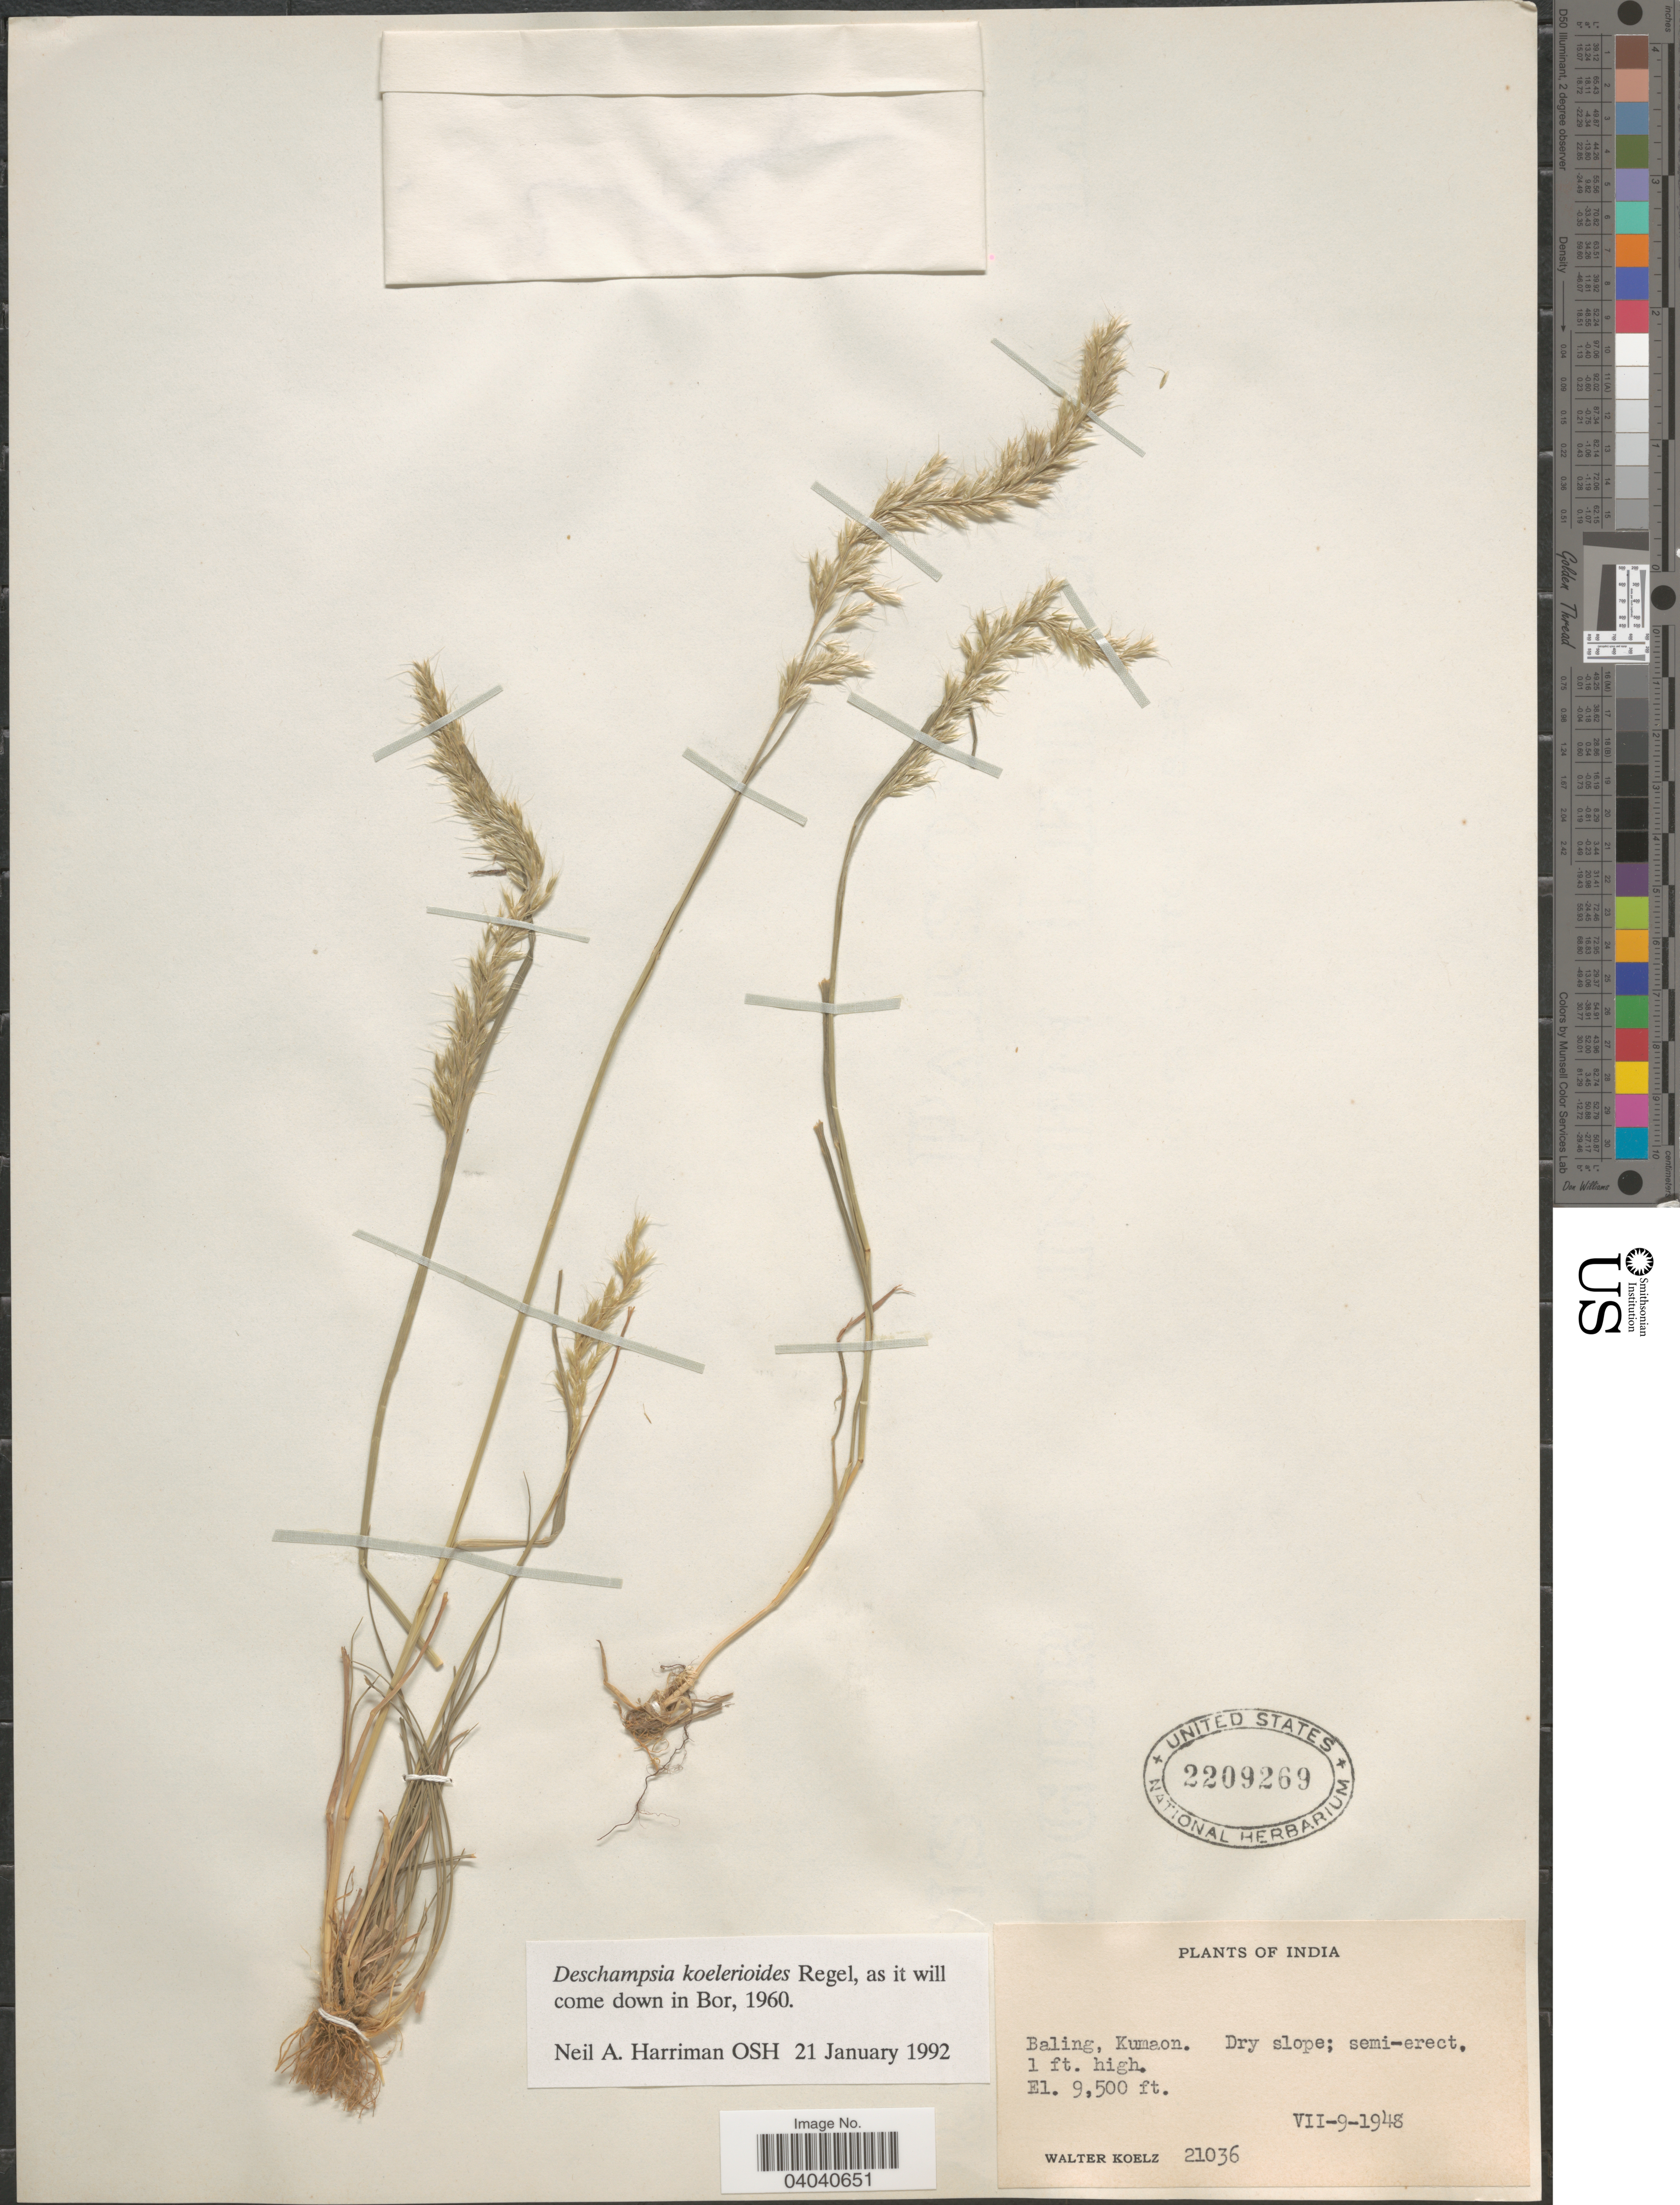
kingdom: Plantae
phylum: Tracheophyta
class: Liliopsida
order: Poales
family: Poaceae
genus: Deschampsia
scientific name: Deschampsia koelerioides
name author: Regel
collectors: W. N. Koelz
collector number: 21036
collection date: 1948-07-09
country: India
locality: Baling, Kumaon.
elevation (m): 2896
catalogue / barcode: US 2209269